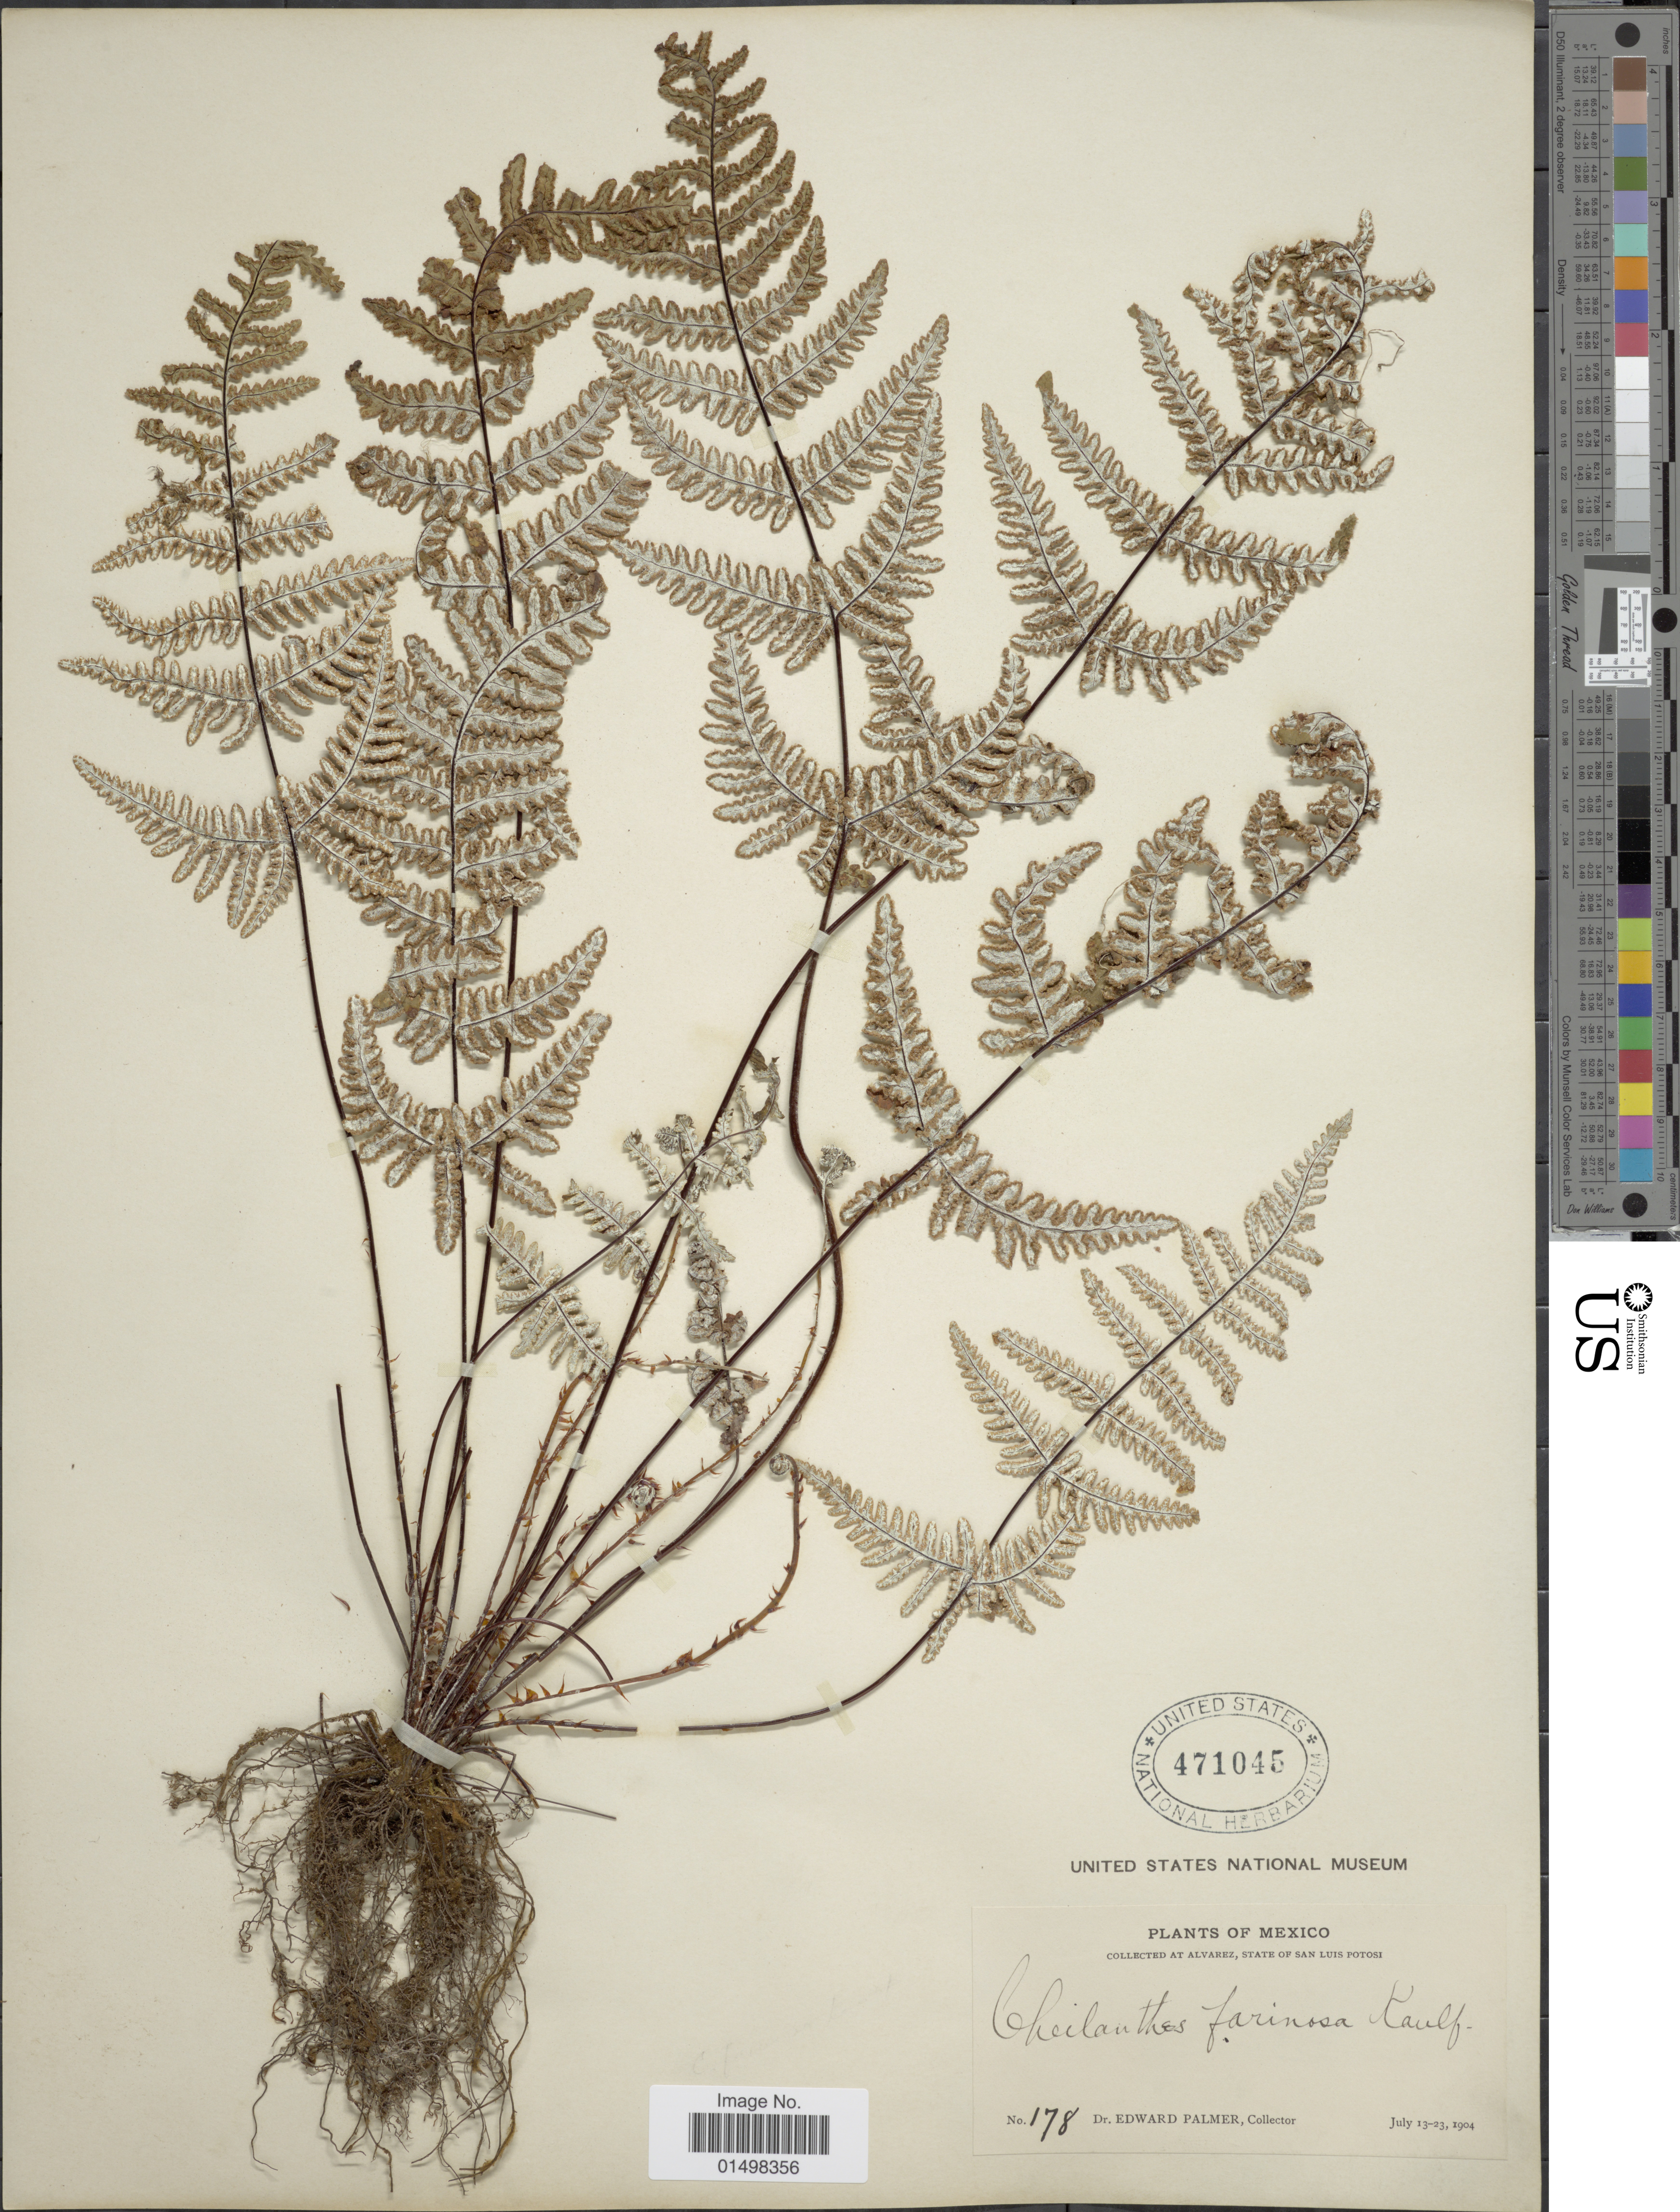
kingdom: Plantae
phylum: Tracheophyta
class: Polypodiopsida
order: Polypodiales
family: Pteridaceae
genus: Aleuritopteris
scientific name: Aleuritopteris farinosa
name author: (Forssk.) Fée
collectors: E. Palmer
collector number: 178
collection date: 1904-07-13/1904-07-23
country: Mexico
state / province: San Luis Potosí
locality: At Alvarez, State of San Luis Potosi.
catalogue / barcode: US 471045